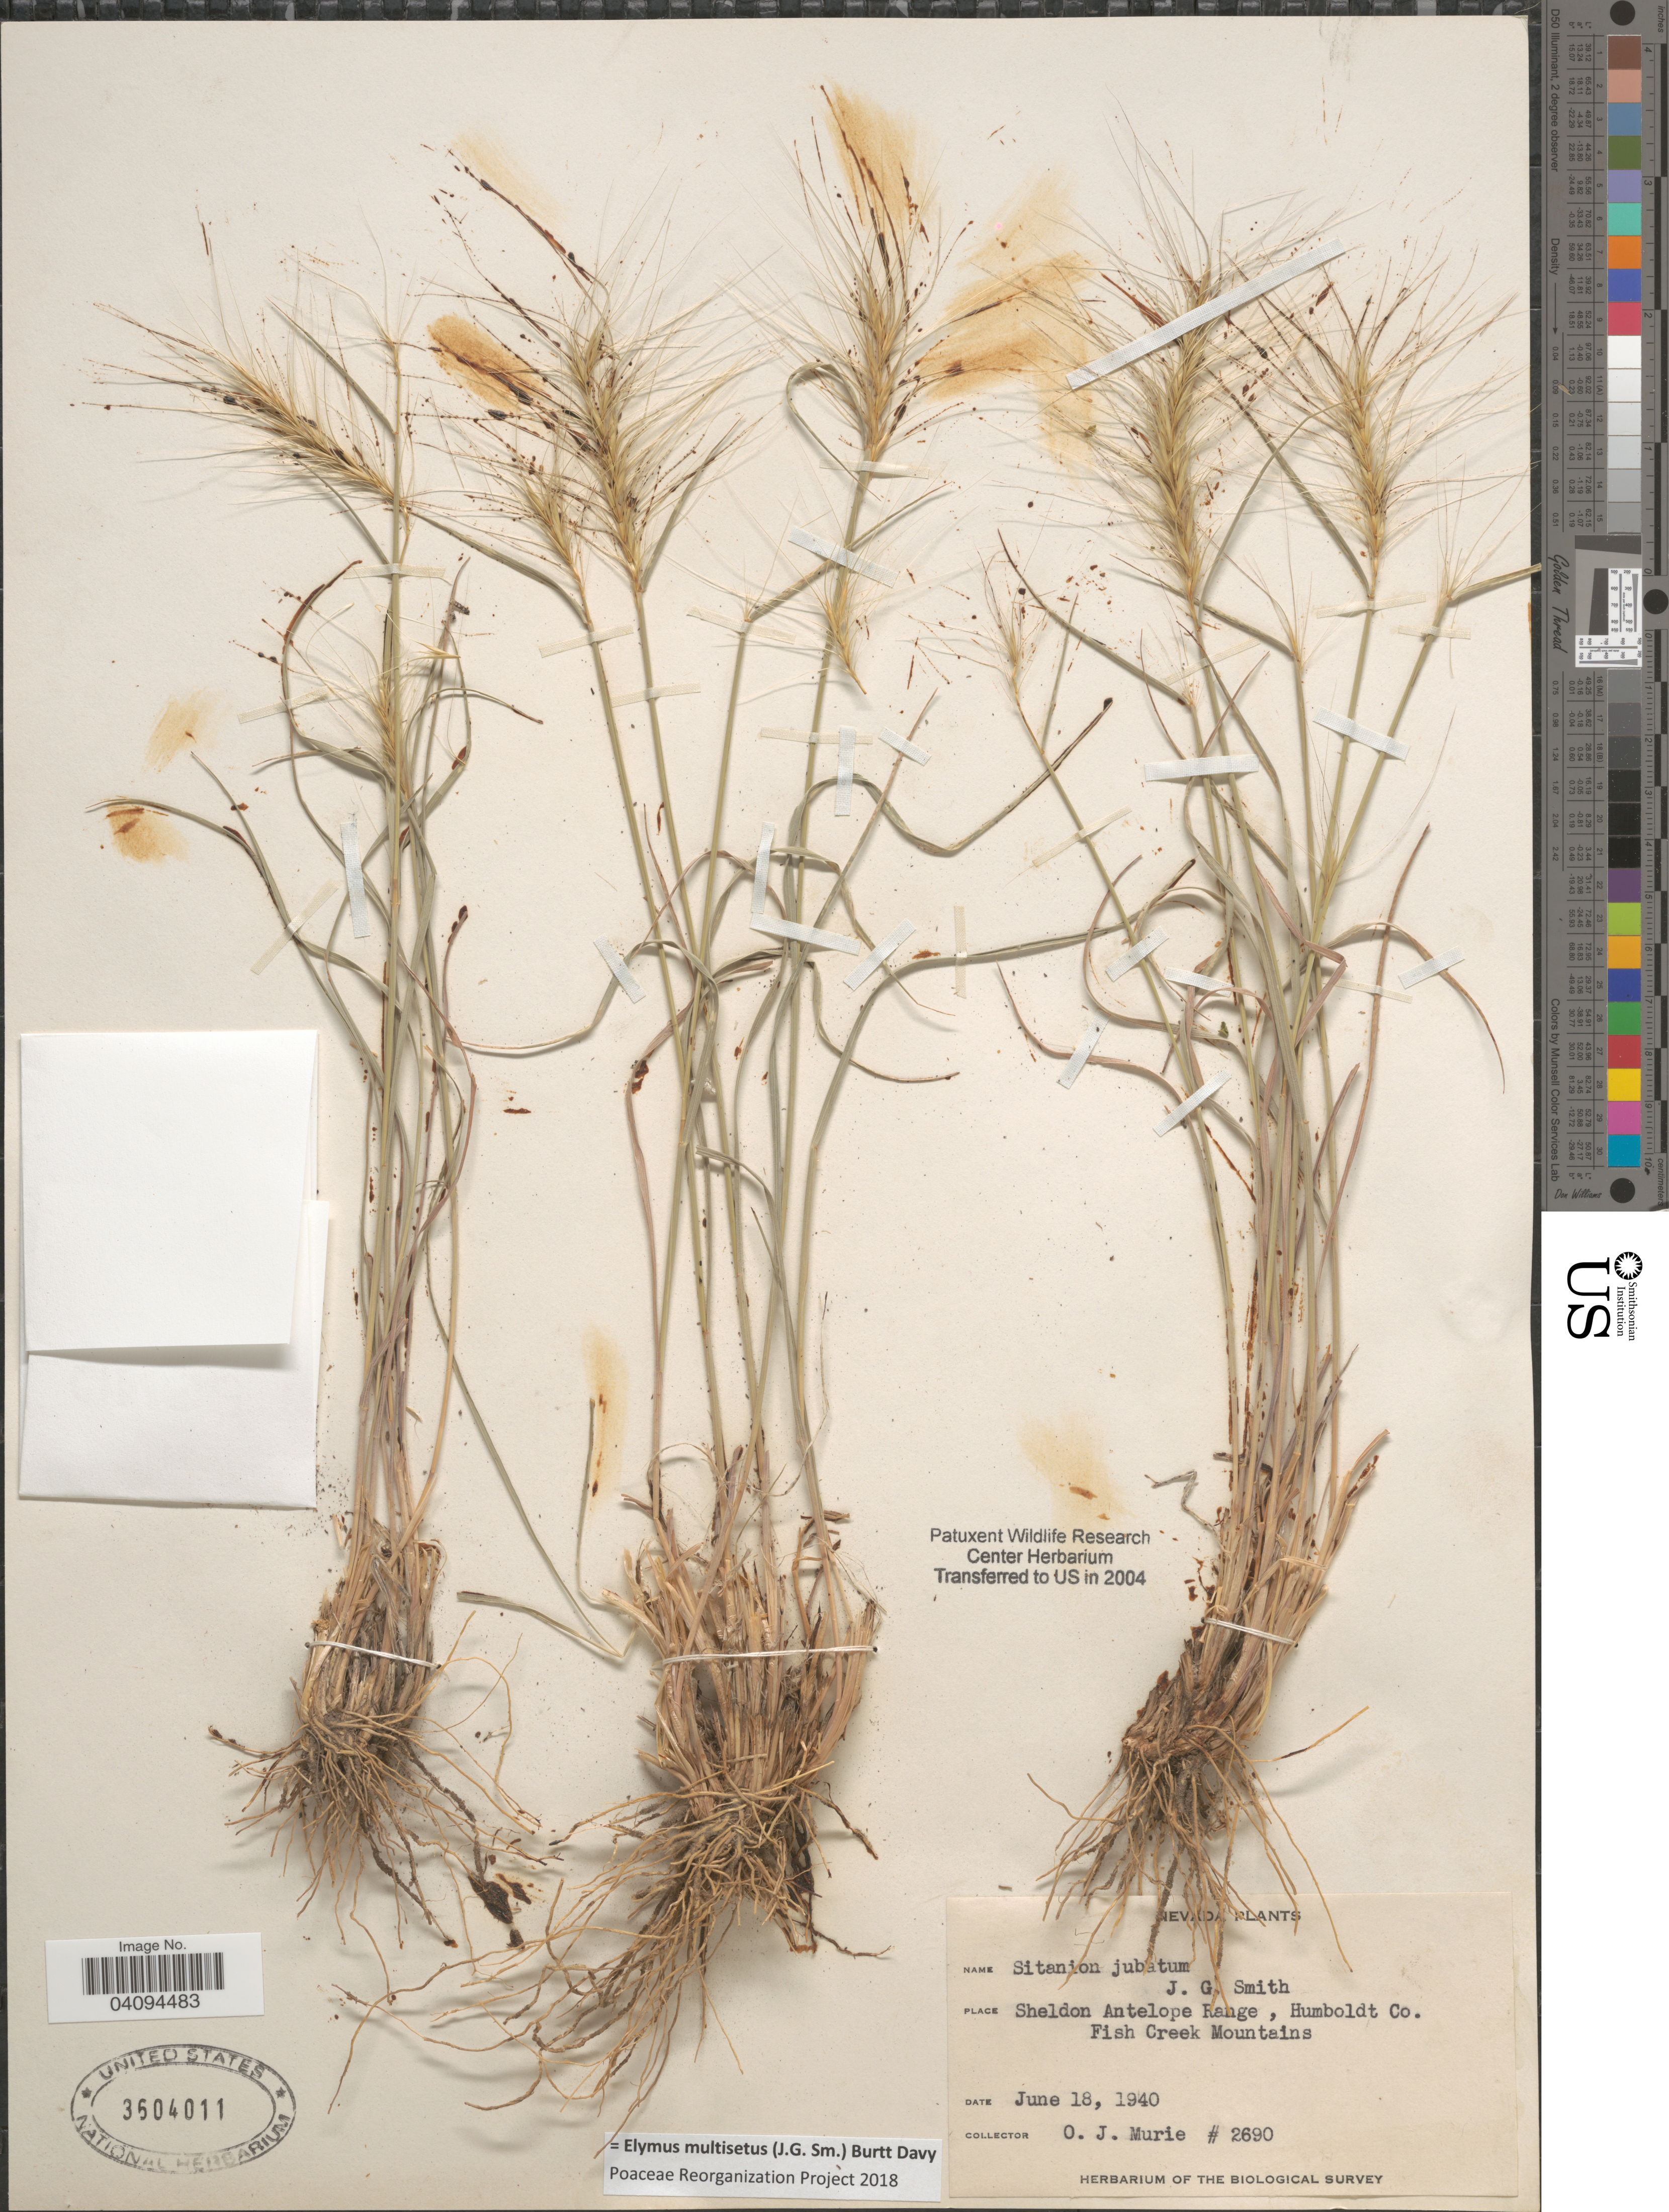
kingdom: Plantae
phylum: Tracheophyta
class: Liliopsida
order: Poales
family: Poaceae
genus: Elymus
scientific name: Elymus multisetus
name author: (J.G. Sm.) Burtt Davy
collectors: O. Murie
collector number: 2690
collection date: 1940-06-18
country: United States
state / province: Nevada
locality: Sheldon Antelope Range, Humboldt Co. Fish Creek Mountains. Biological Survey.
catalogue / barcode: US 3604011